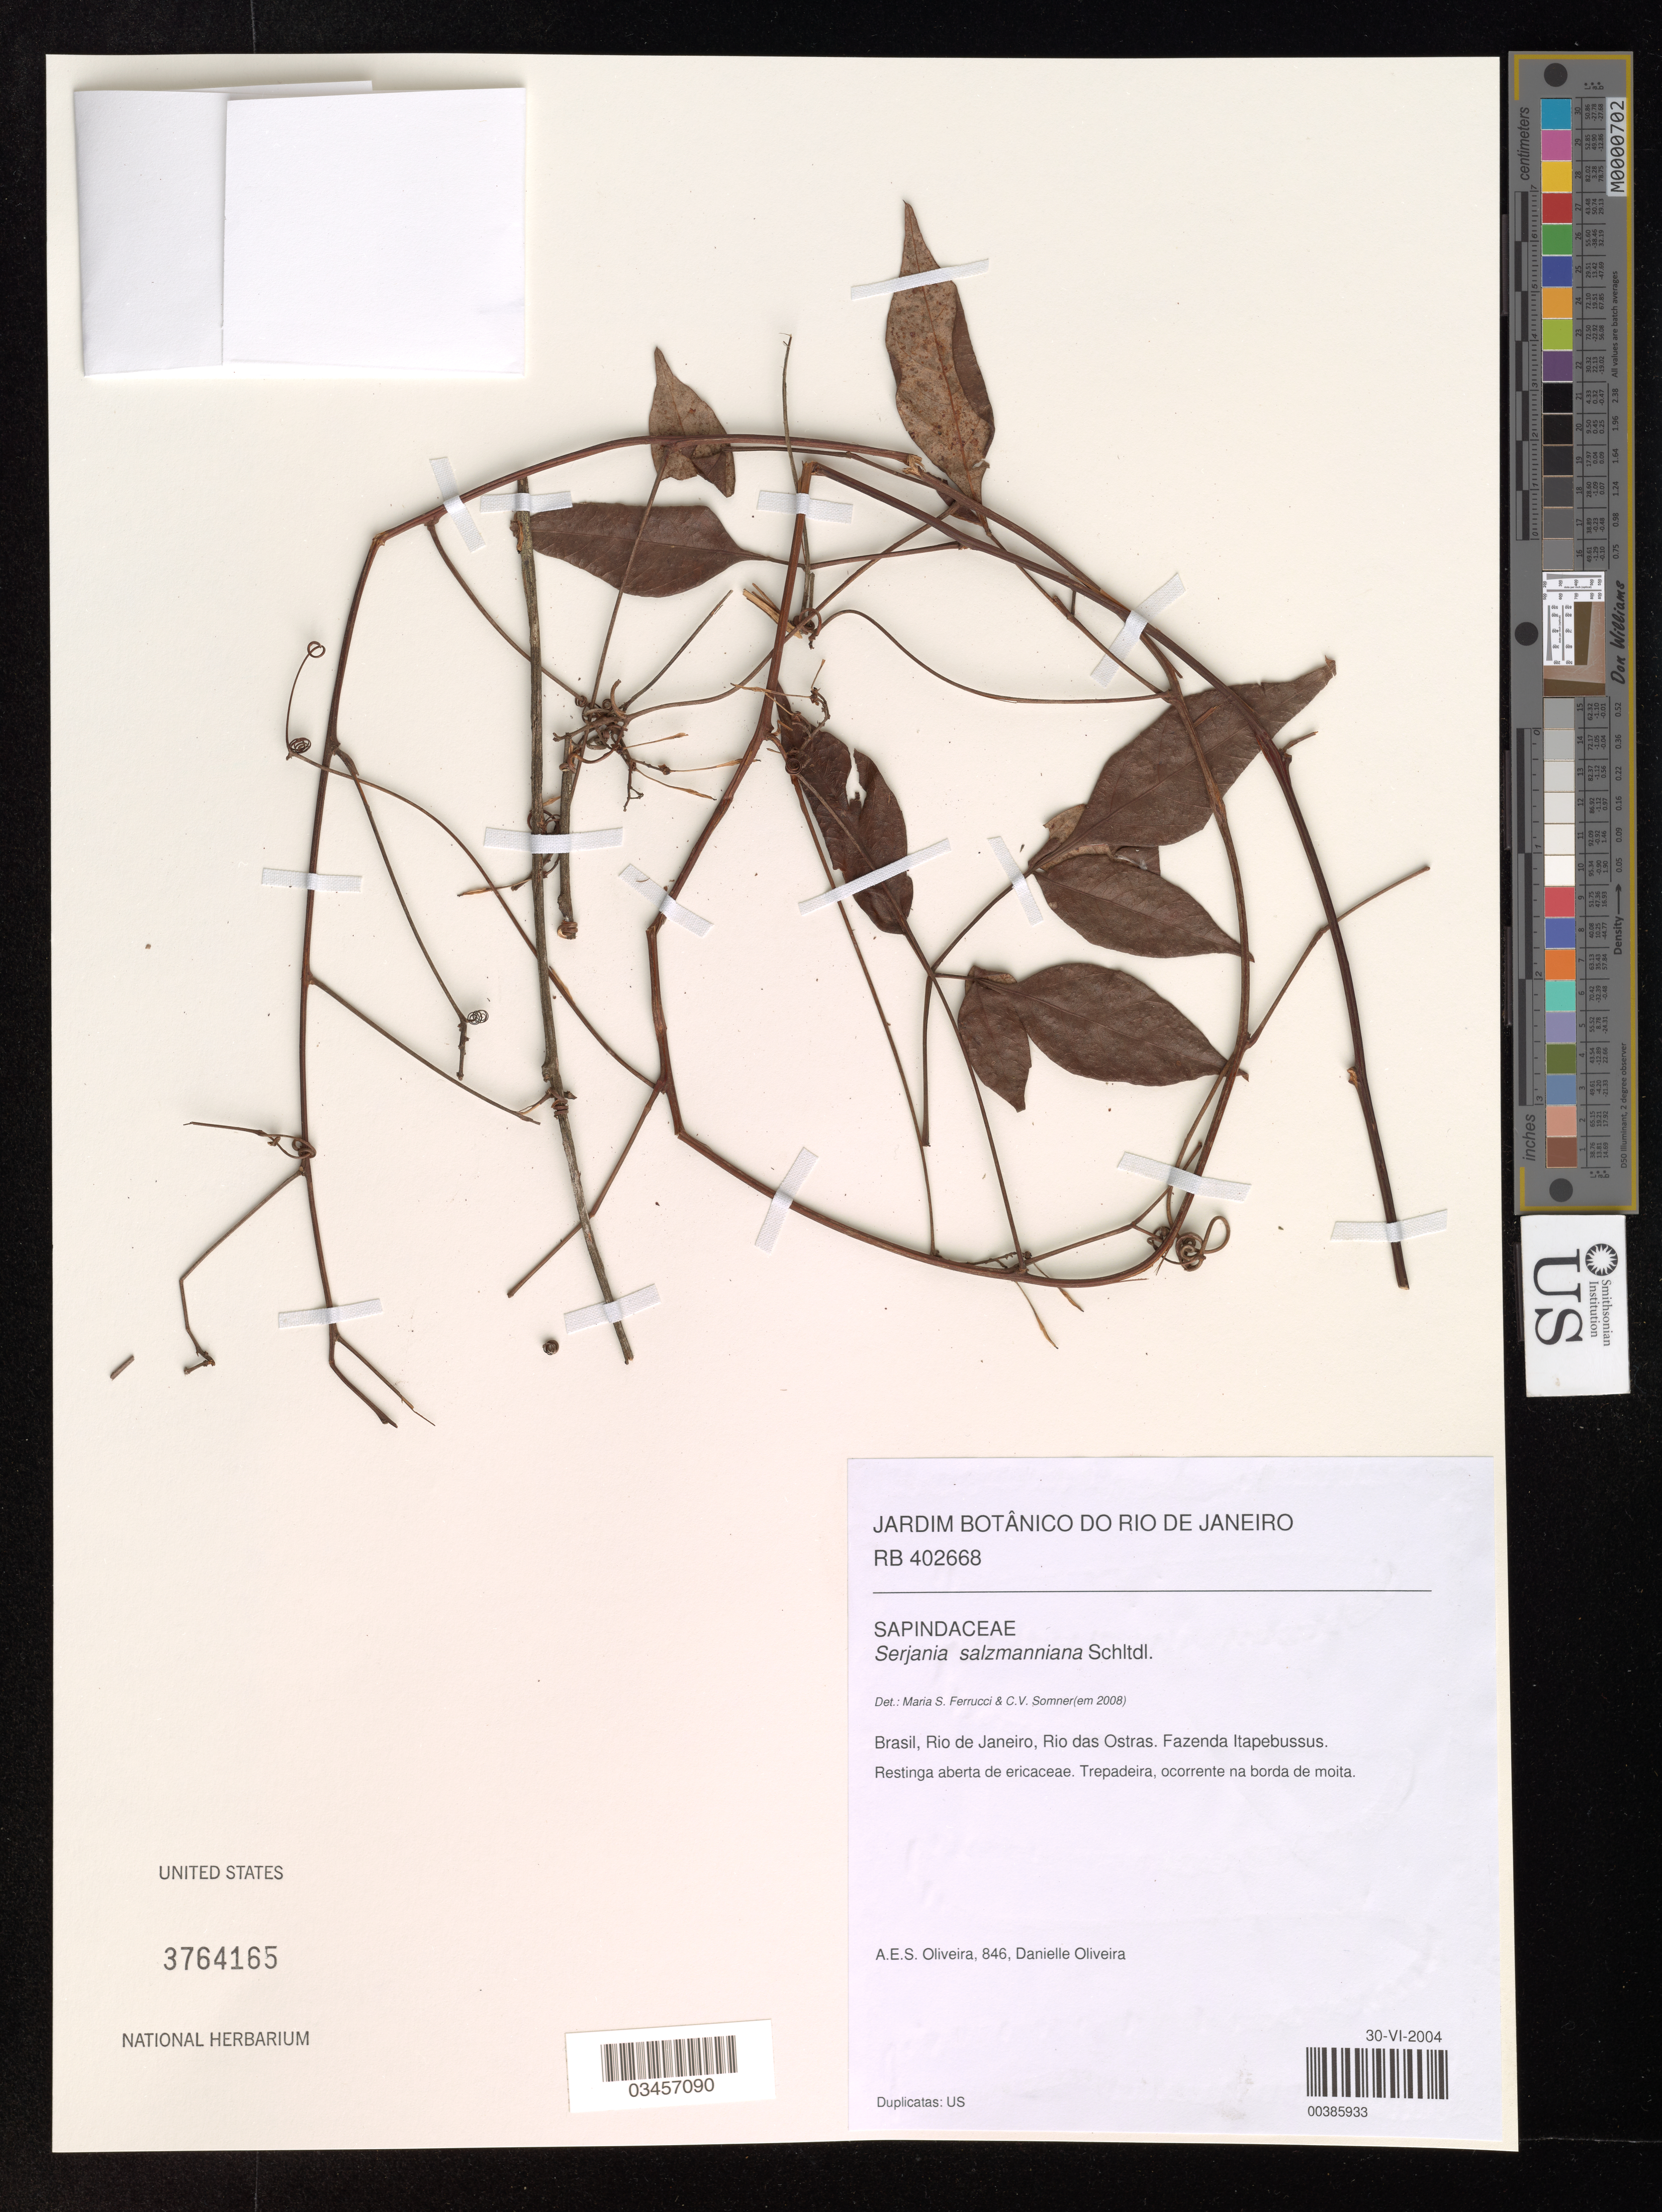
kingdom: Plantae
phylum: Tracheophyta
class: Magnoliopsida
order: Sapindales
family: Sapindaceae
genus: Serjania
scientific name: Serjania salzmanniana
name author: Schltdl.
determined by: Somner, G. V.; Ferrucci, M. S.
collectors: A. Oliveira & D. Oliveira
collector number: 846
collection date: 2004-06-30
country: Brazil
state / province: Rio de Janeiro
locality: Rio das Ostras. Fazenda Itapebussus.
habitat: Restinga aberta de ericaceae.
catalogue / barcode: US 3764165